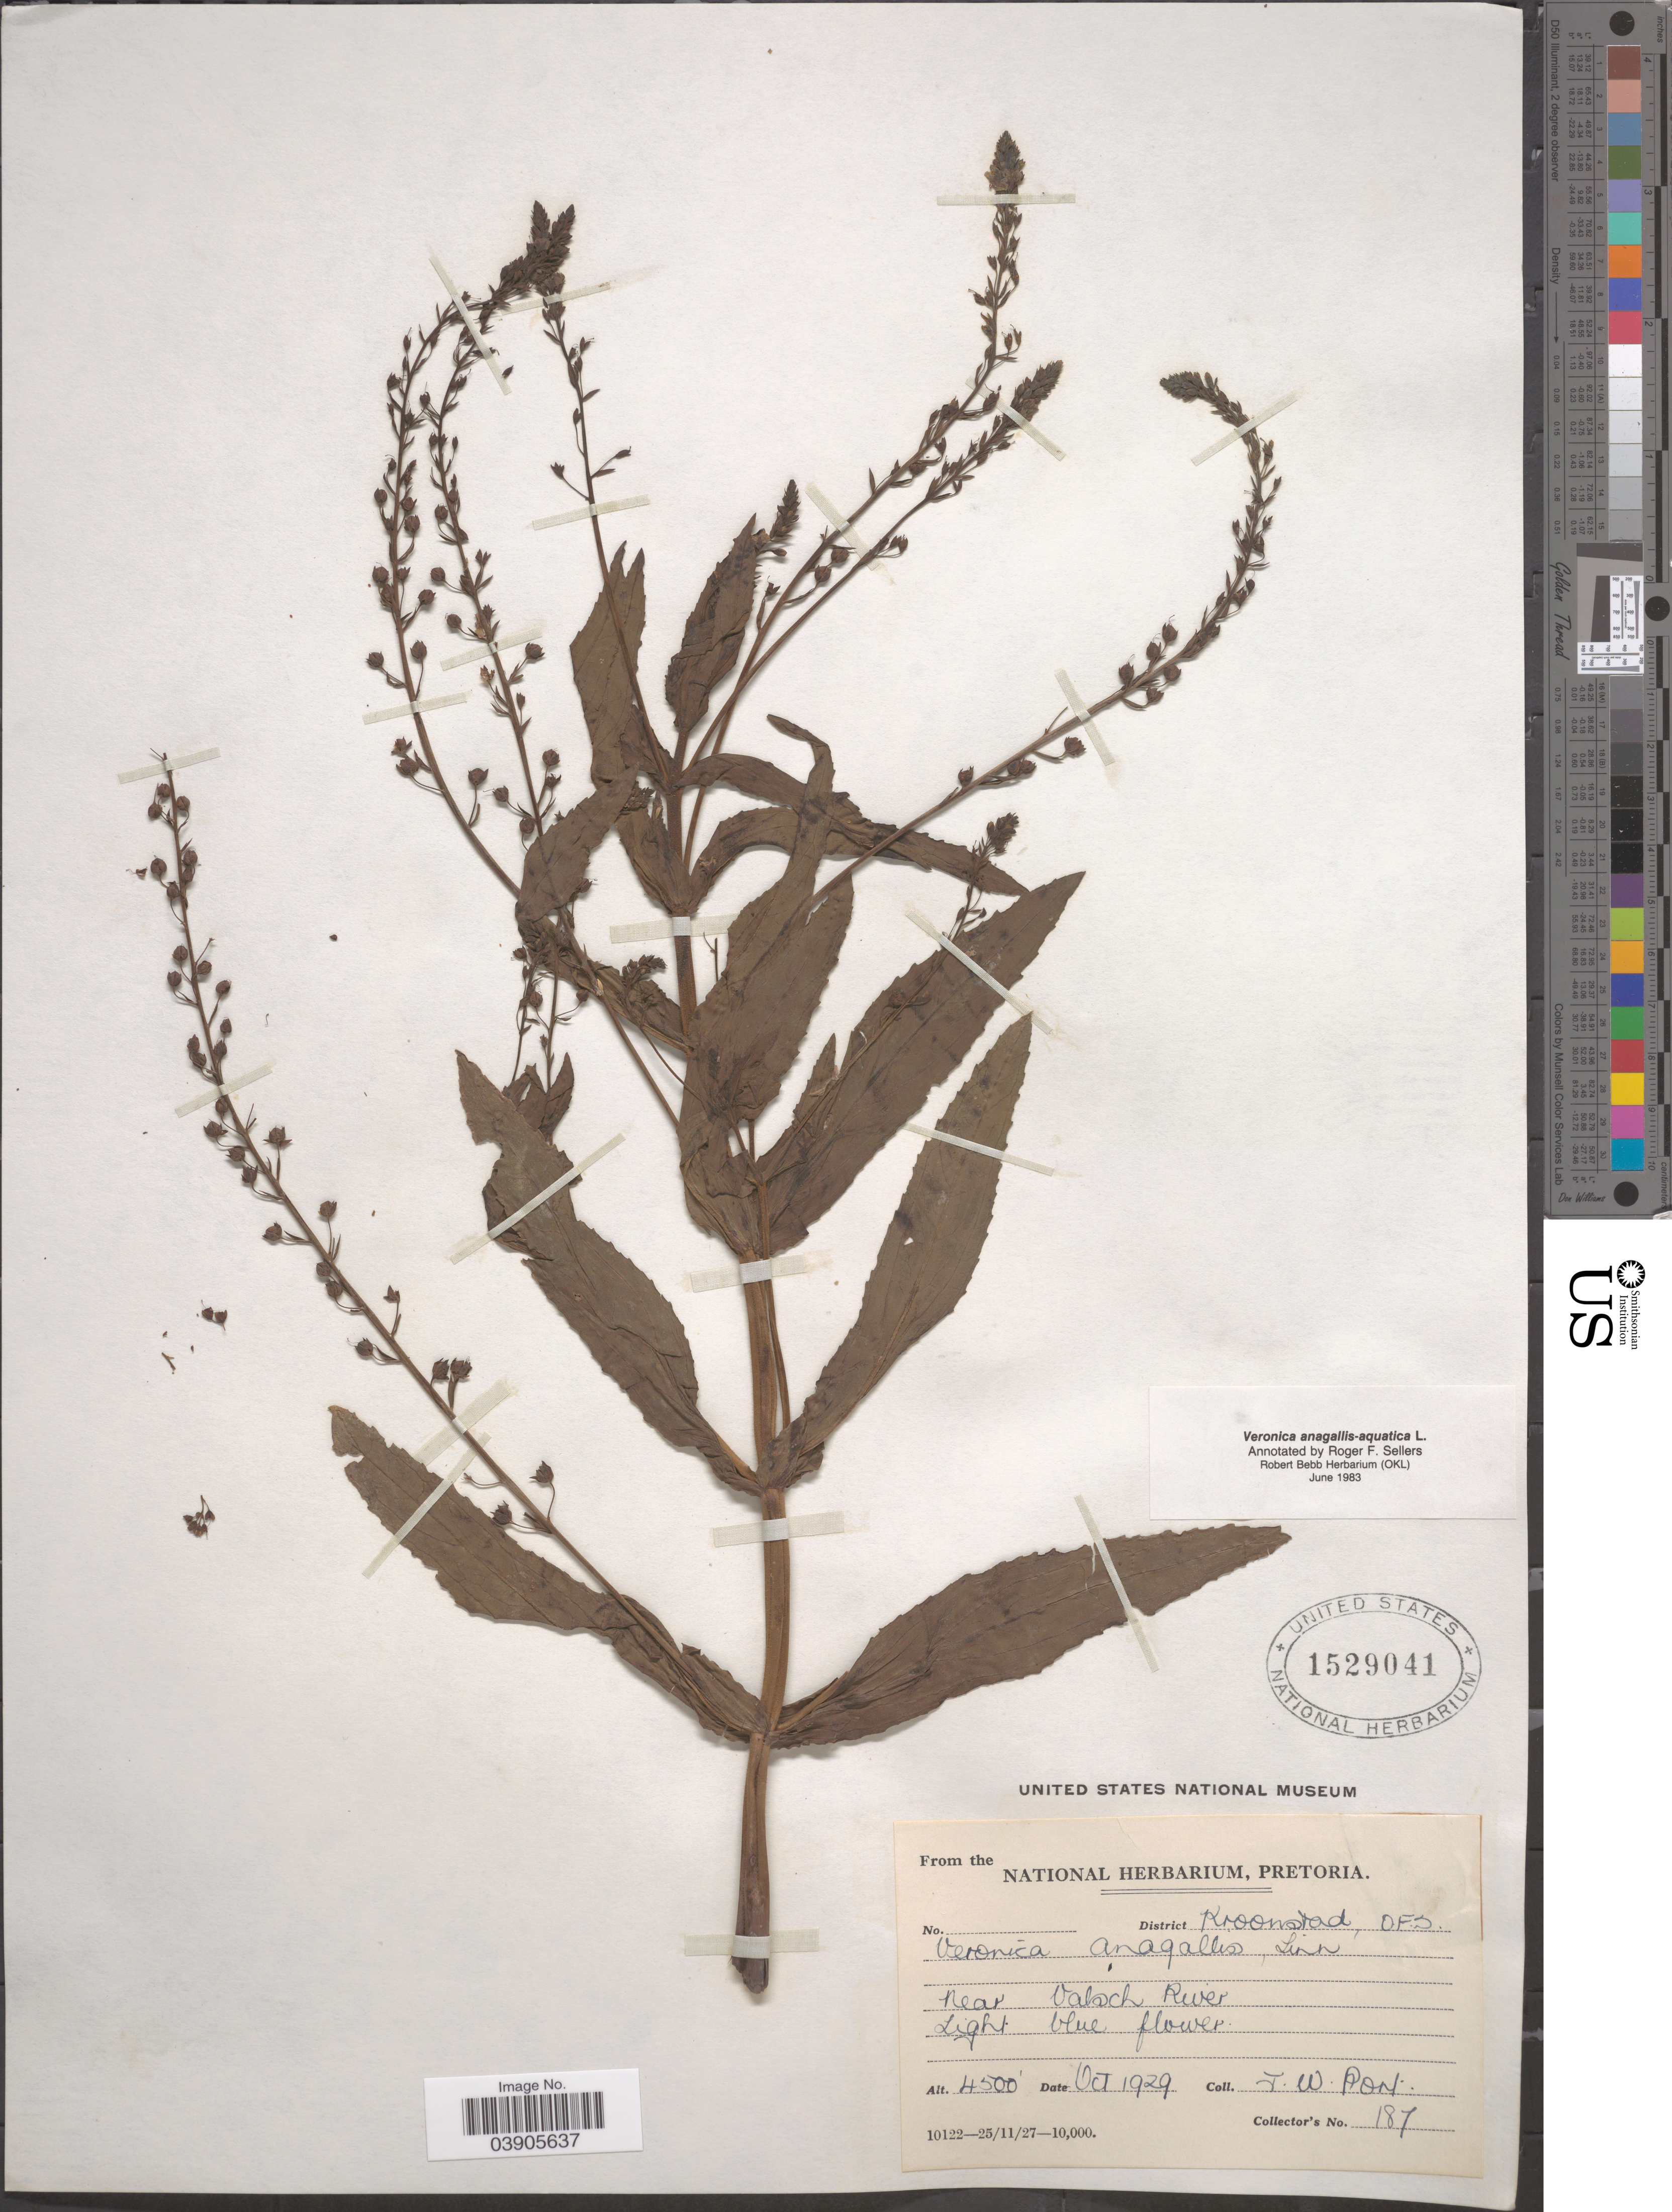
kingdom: Plantae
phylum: Tracheophyta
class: Magnoliopsida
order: Lamiales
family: Plantaginaceae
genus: Veronica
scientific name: Veronica anagallis-aquatica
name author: L.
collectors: J. Pont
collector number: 187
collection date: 1929-10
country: South Africa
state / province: Free State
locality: District Kroonstad, O.F.S. Near Valsch River.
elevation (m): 1372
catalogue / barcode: US 1529041